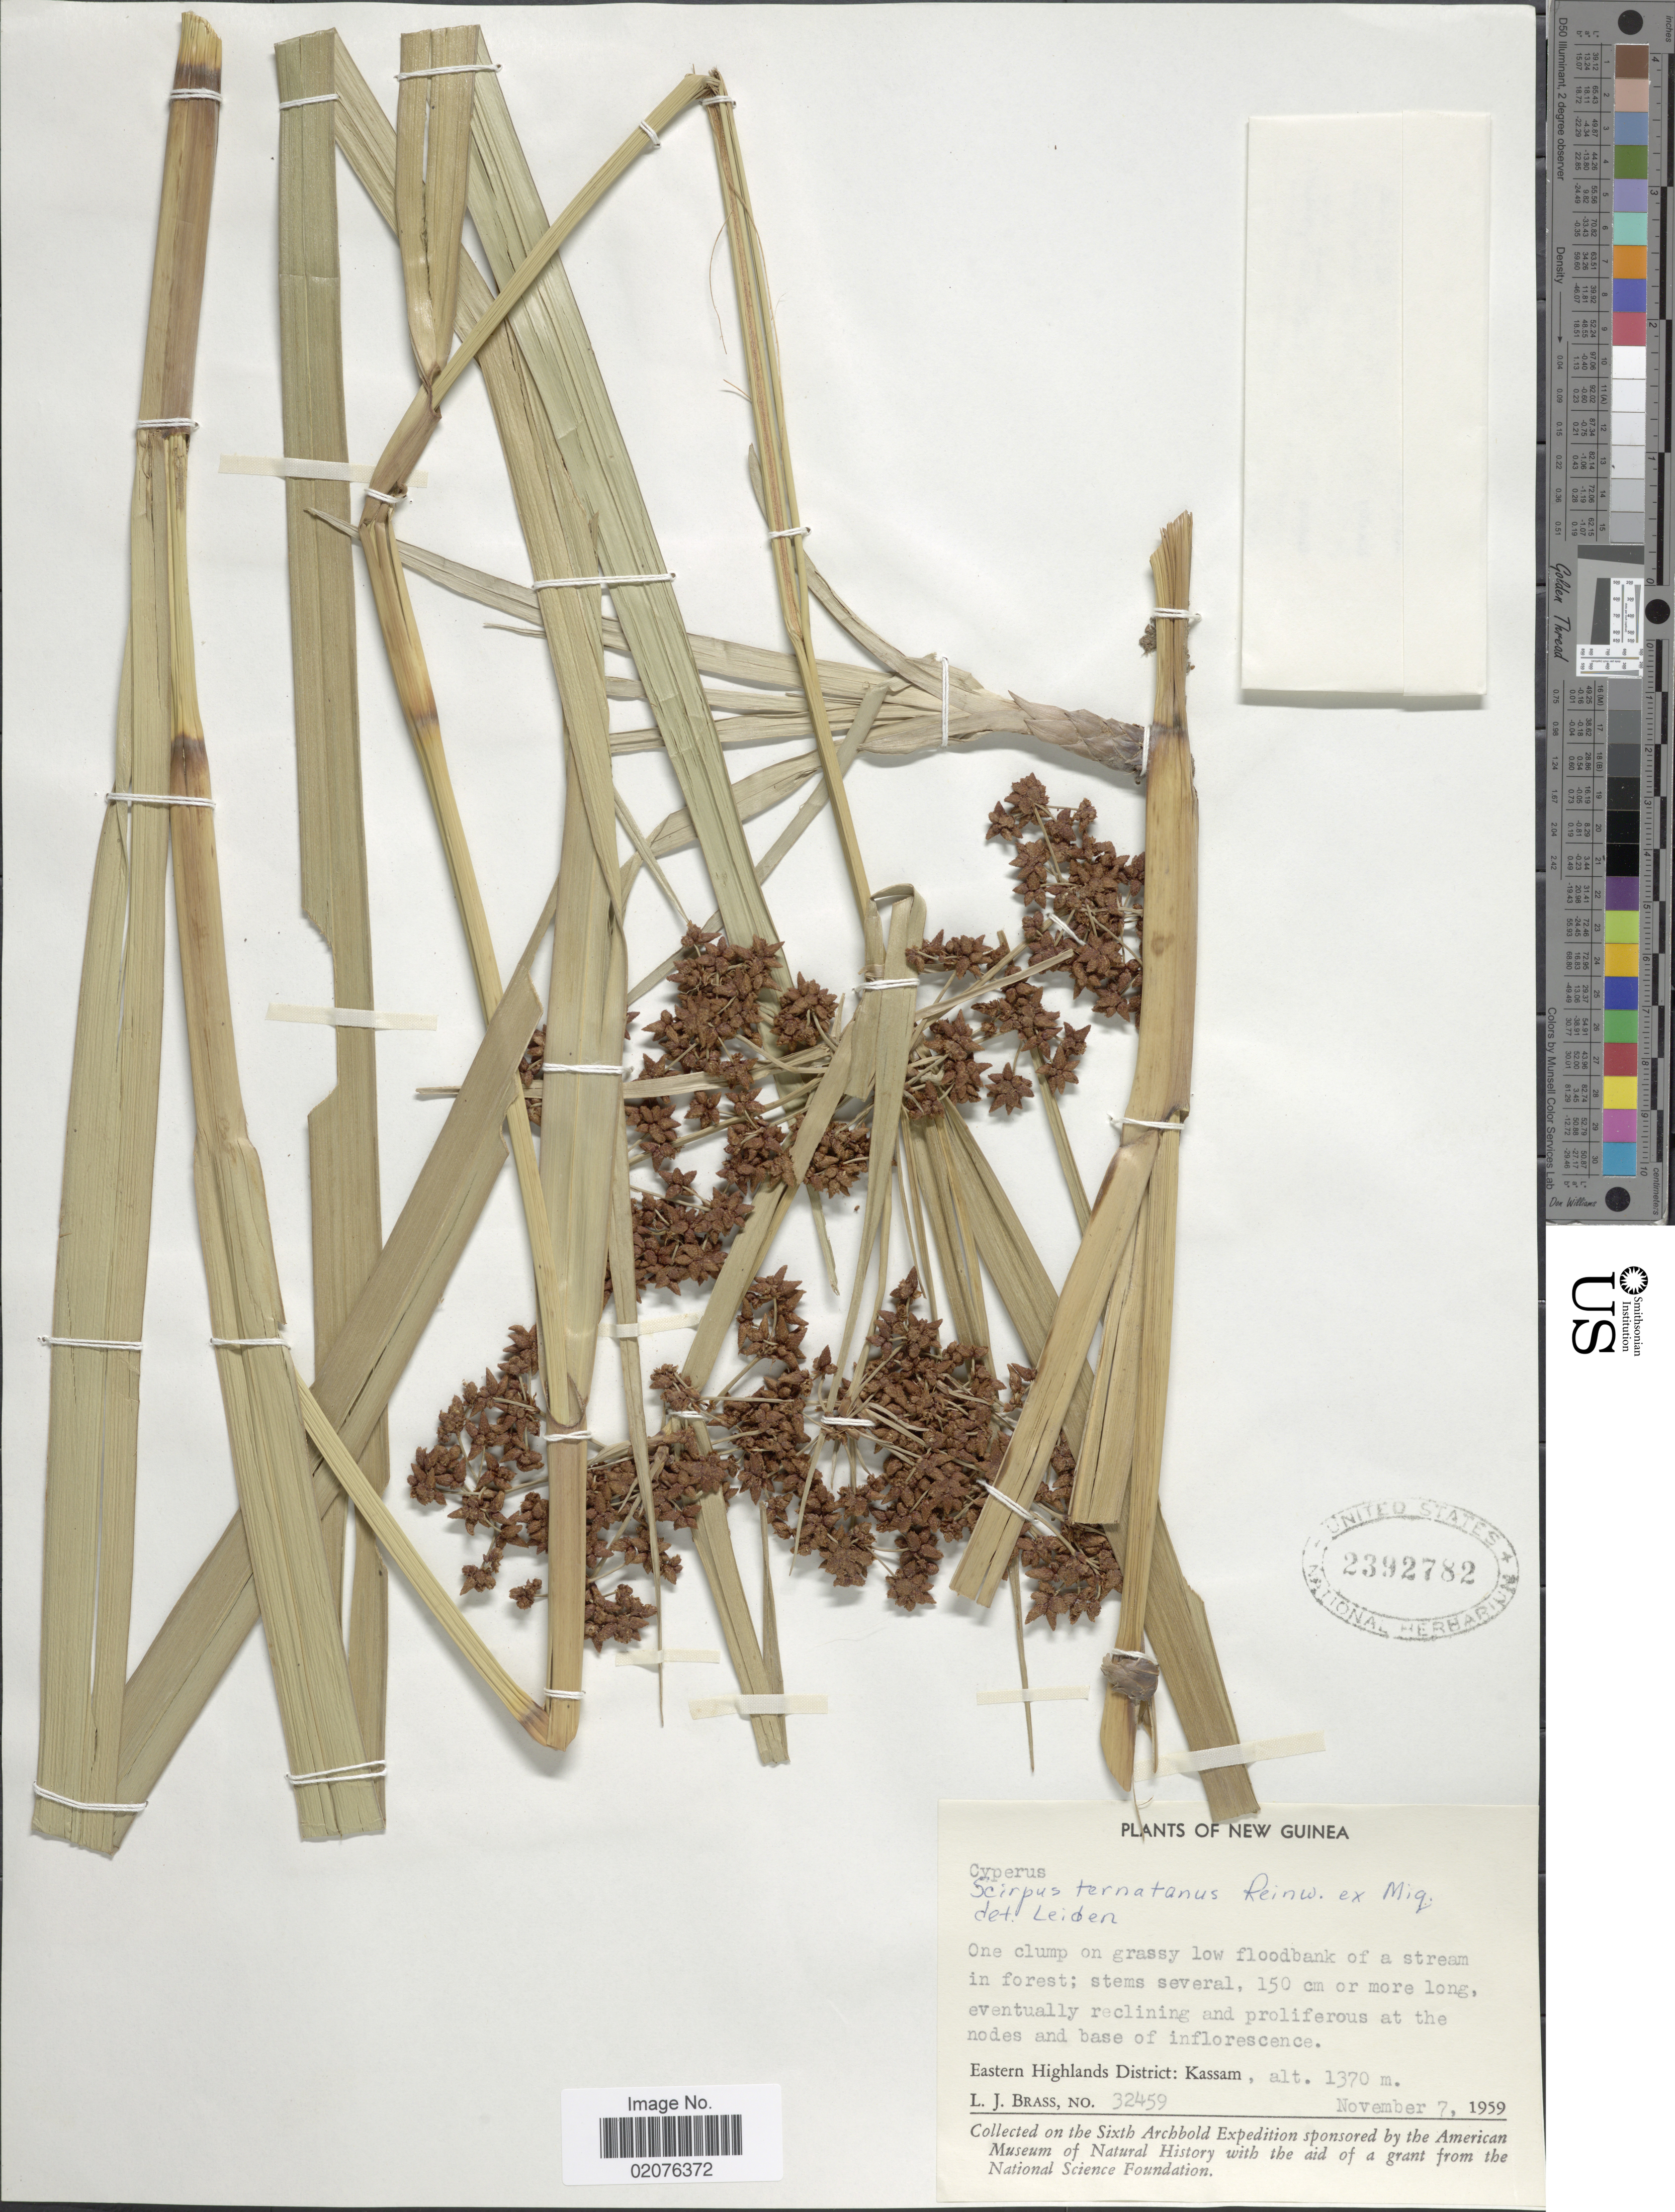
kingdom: Plantae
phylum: Tracheophyta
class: Liliopsida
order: Poales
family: Cyperaceae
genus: Scirpus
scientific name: Scirpus ternatanus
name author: Reinw. ex Miq.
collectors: L. J. Brass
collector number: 32459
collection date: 1959-11-07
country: Papua New Guinea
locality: New Guinea, Eastern Highlands District: Kassam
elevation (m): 1370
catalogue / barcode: US 2392782